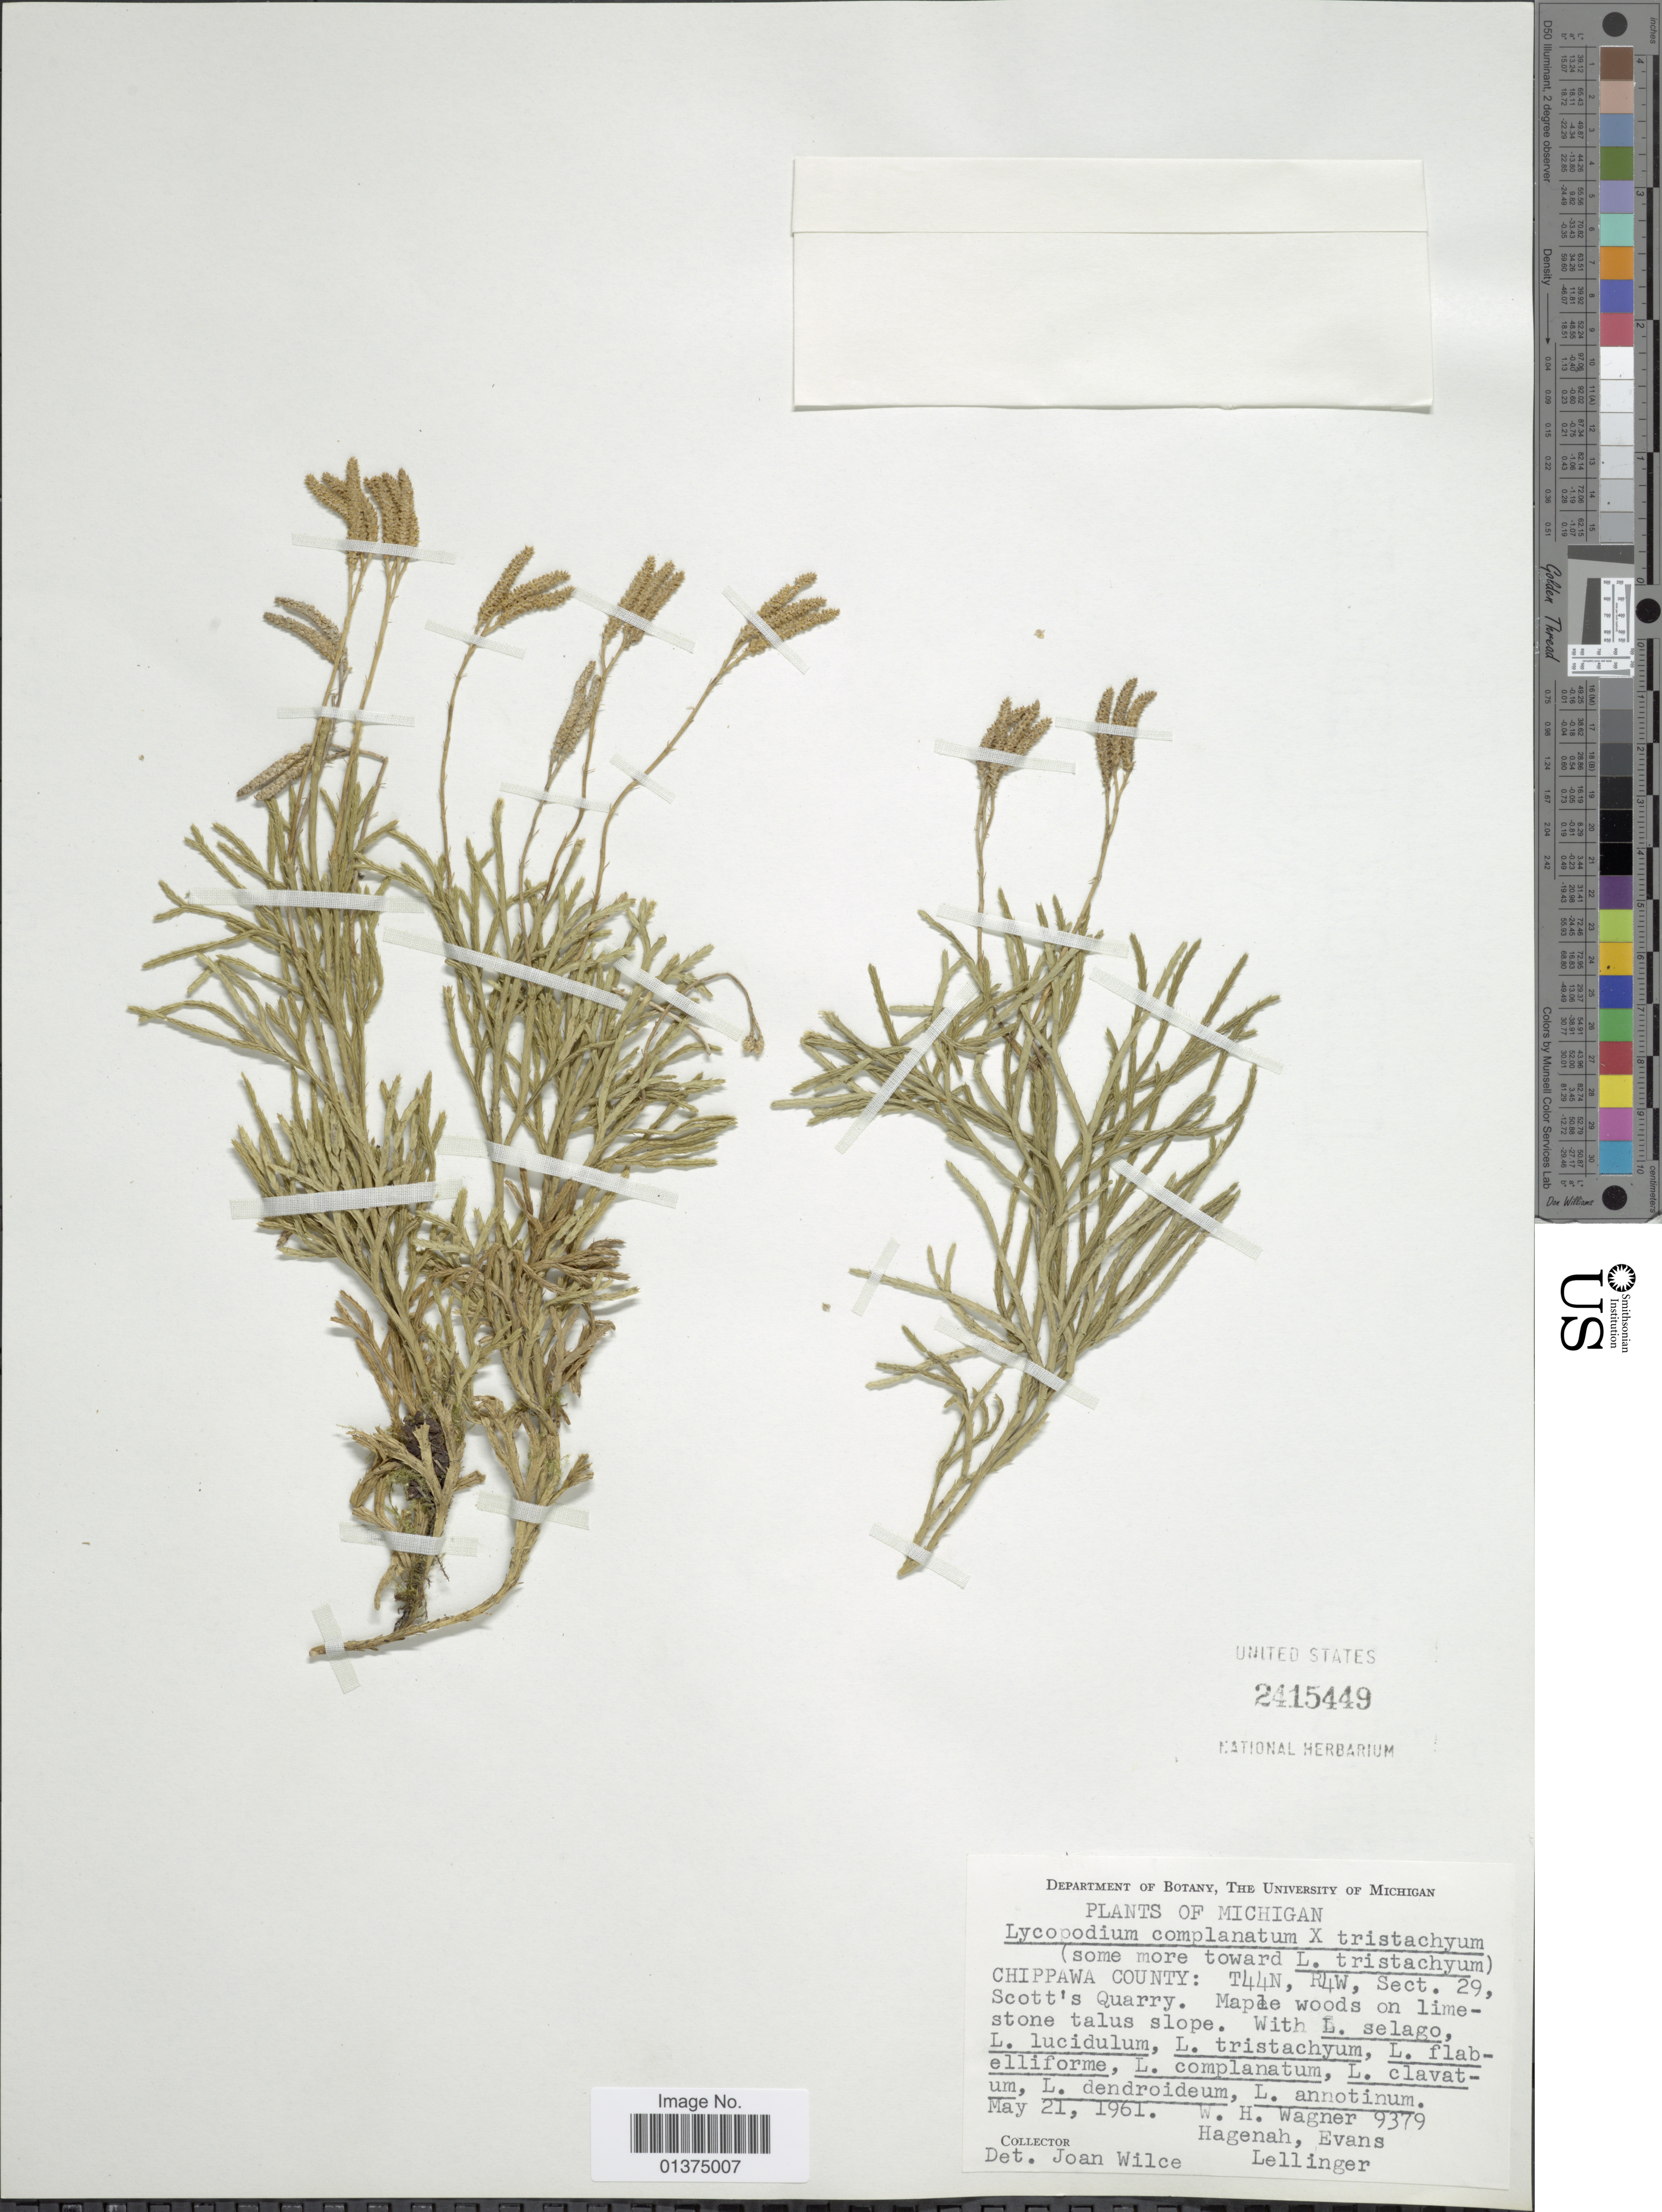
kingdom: Plantae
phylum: Tracheophyta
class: Lycopodiopsida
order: Lycopodiales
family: Lycopodiaceae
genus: Diphasiastrum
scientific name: Diphasiastrum complanatum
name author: (L.) Holub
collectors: W. H. Wagner, Hagenah, -- Evans & -- Lellinger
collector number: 9379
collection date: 1961-05-21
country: United States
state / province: Michigan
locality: Chippawa County: Scott's Quarry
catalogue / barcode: US 2415449